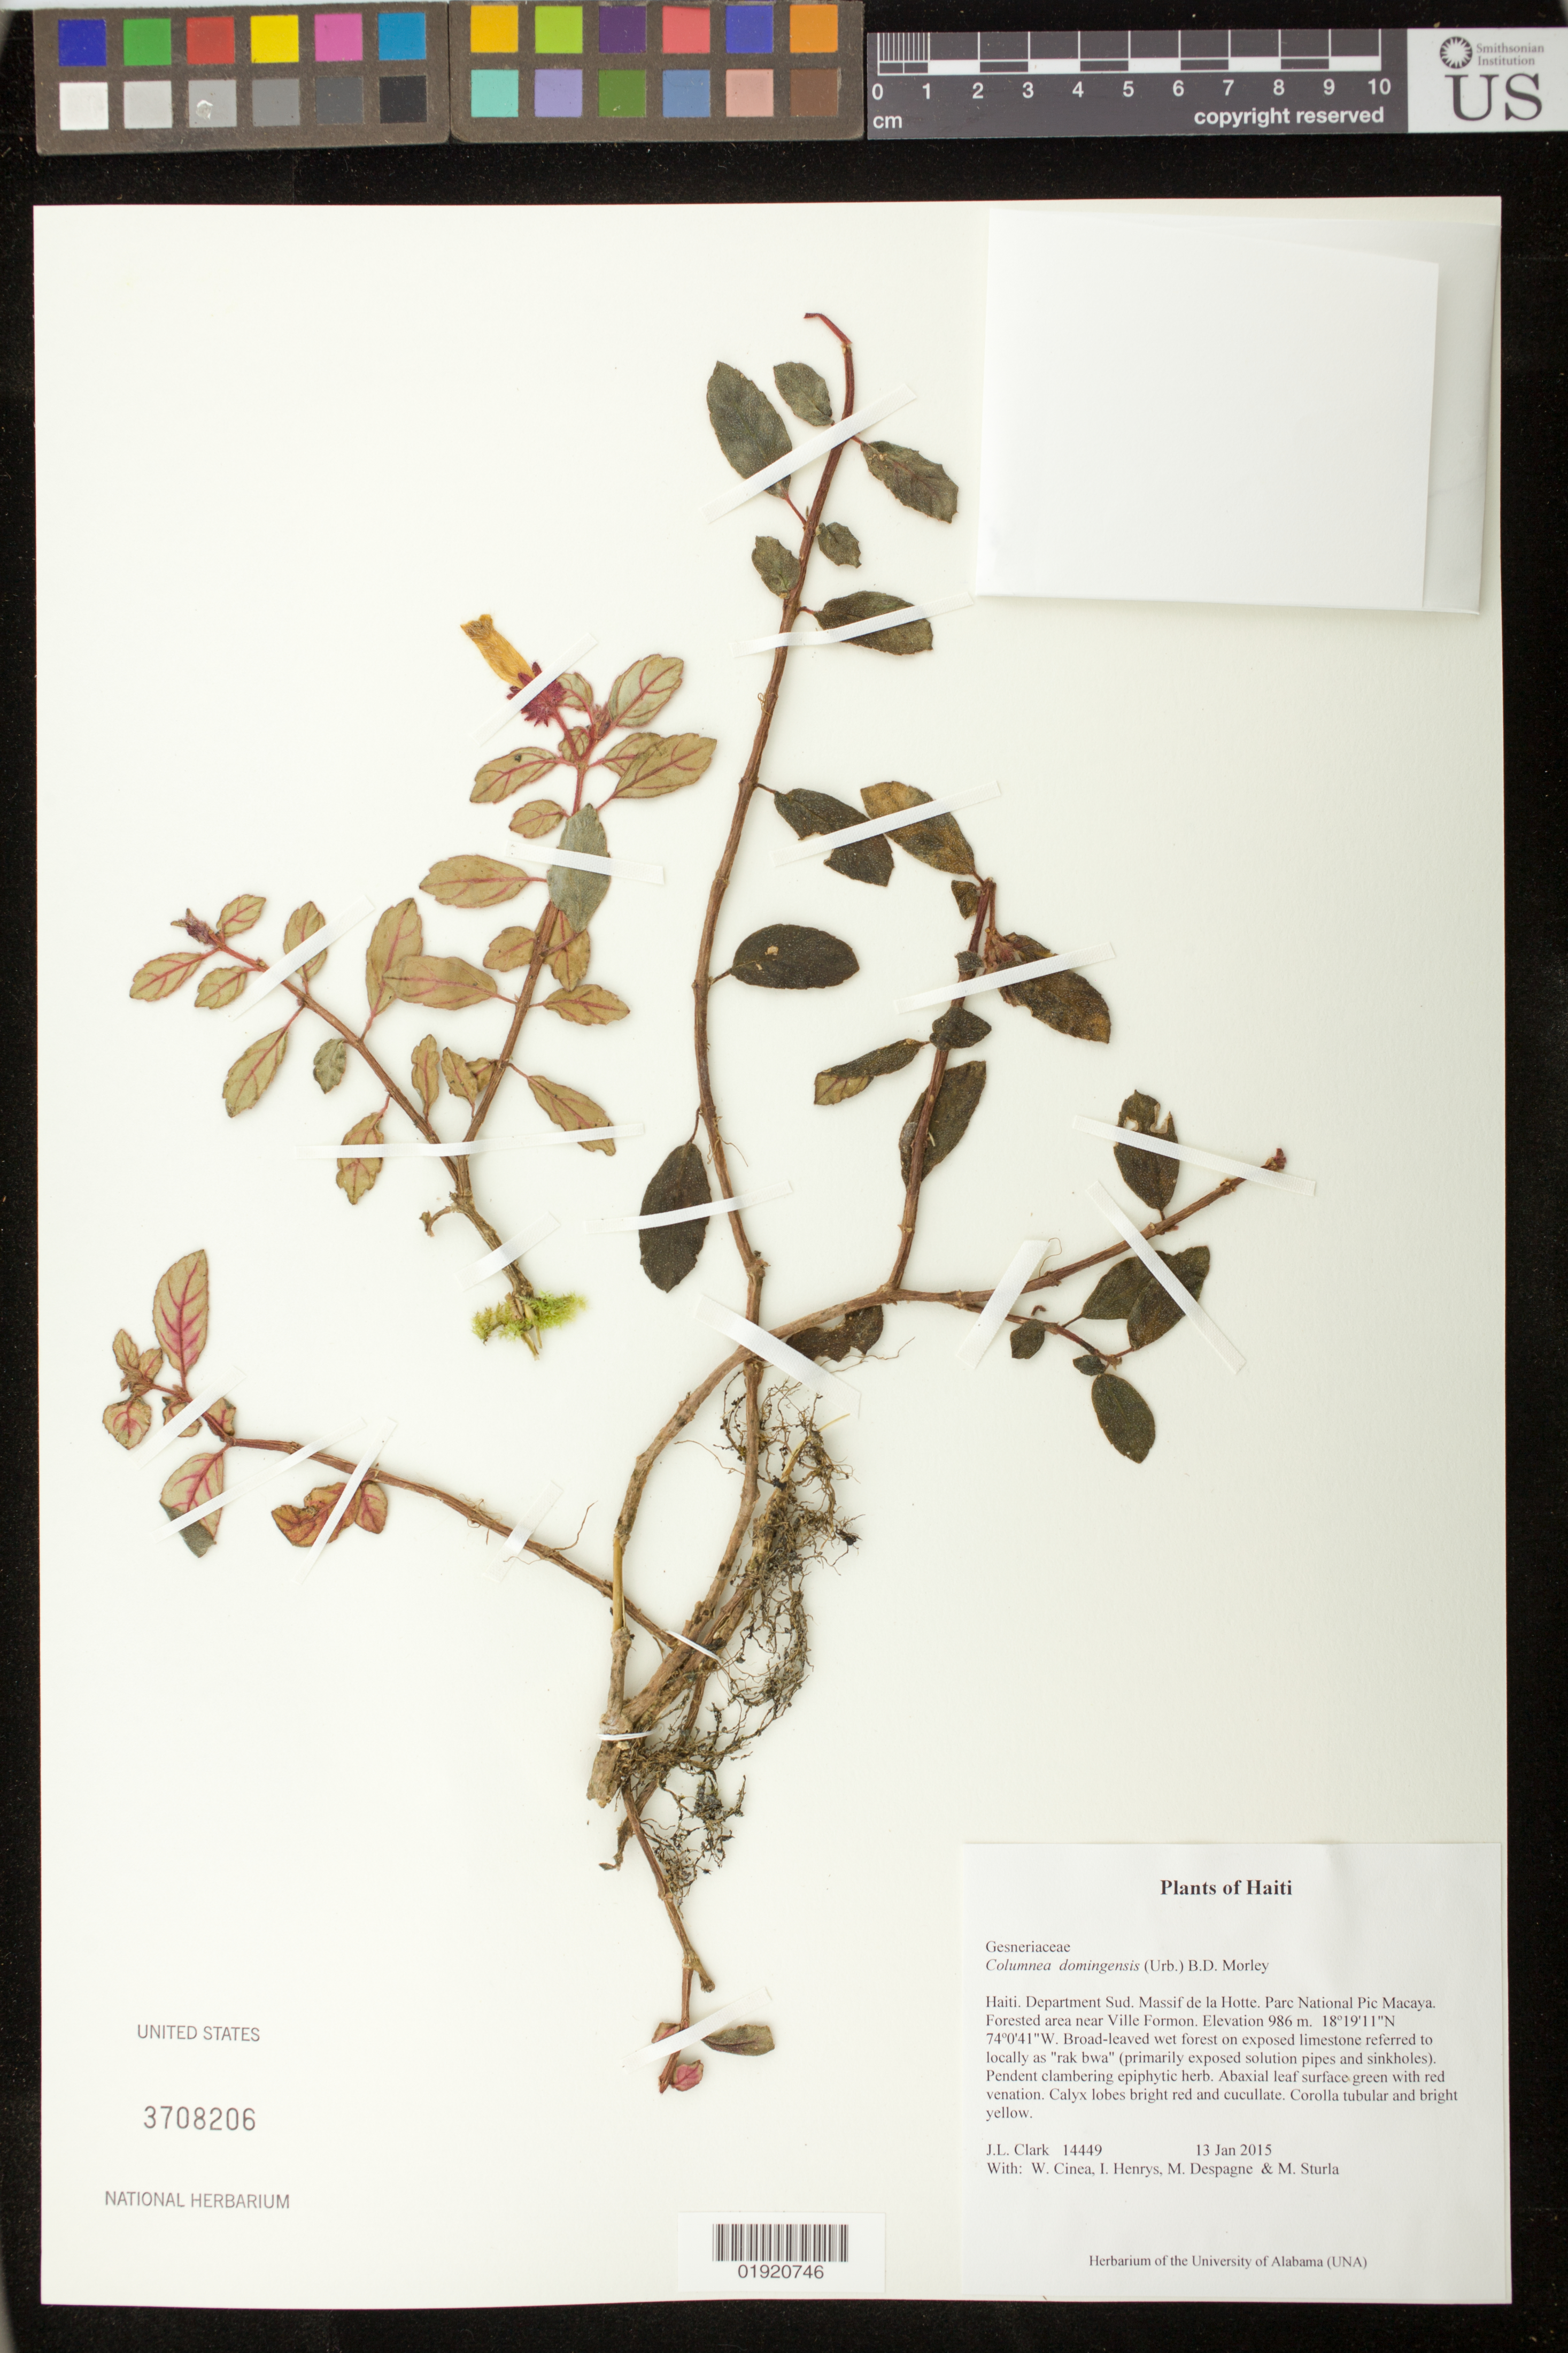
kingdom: Plantae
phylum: Tracheophyta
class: Magnoliopsida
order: Lamiales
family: Gesneriaceae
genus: Columnea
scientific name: Columnea domingensis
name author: (Urb.) B.D. Morley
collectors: J. L. Clark, W. Cinea, I. Henrys, M. Despagne & M. Sturla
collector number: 14449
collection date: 2015-01-13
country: Haiti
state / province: Sud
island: Hispaniola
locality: Haiti. Department Sud. Massif de la Hotte. Parc National Pic Macaya. Forested area near Ville Formon.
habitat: Broad-leaved wet forest on exposed limestone referred to locally as "rak bwa" (primarily exposed solution pipes and sinkholes).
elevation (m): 986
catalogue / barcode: US 3708206